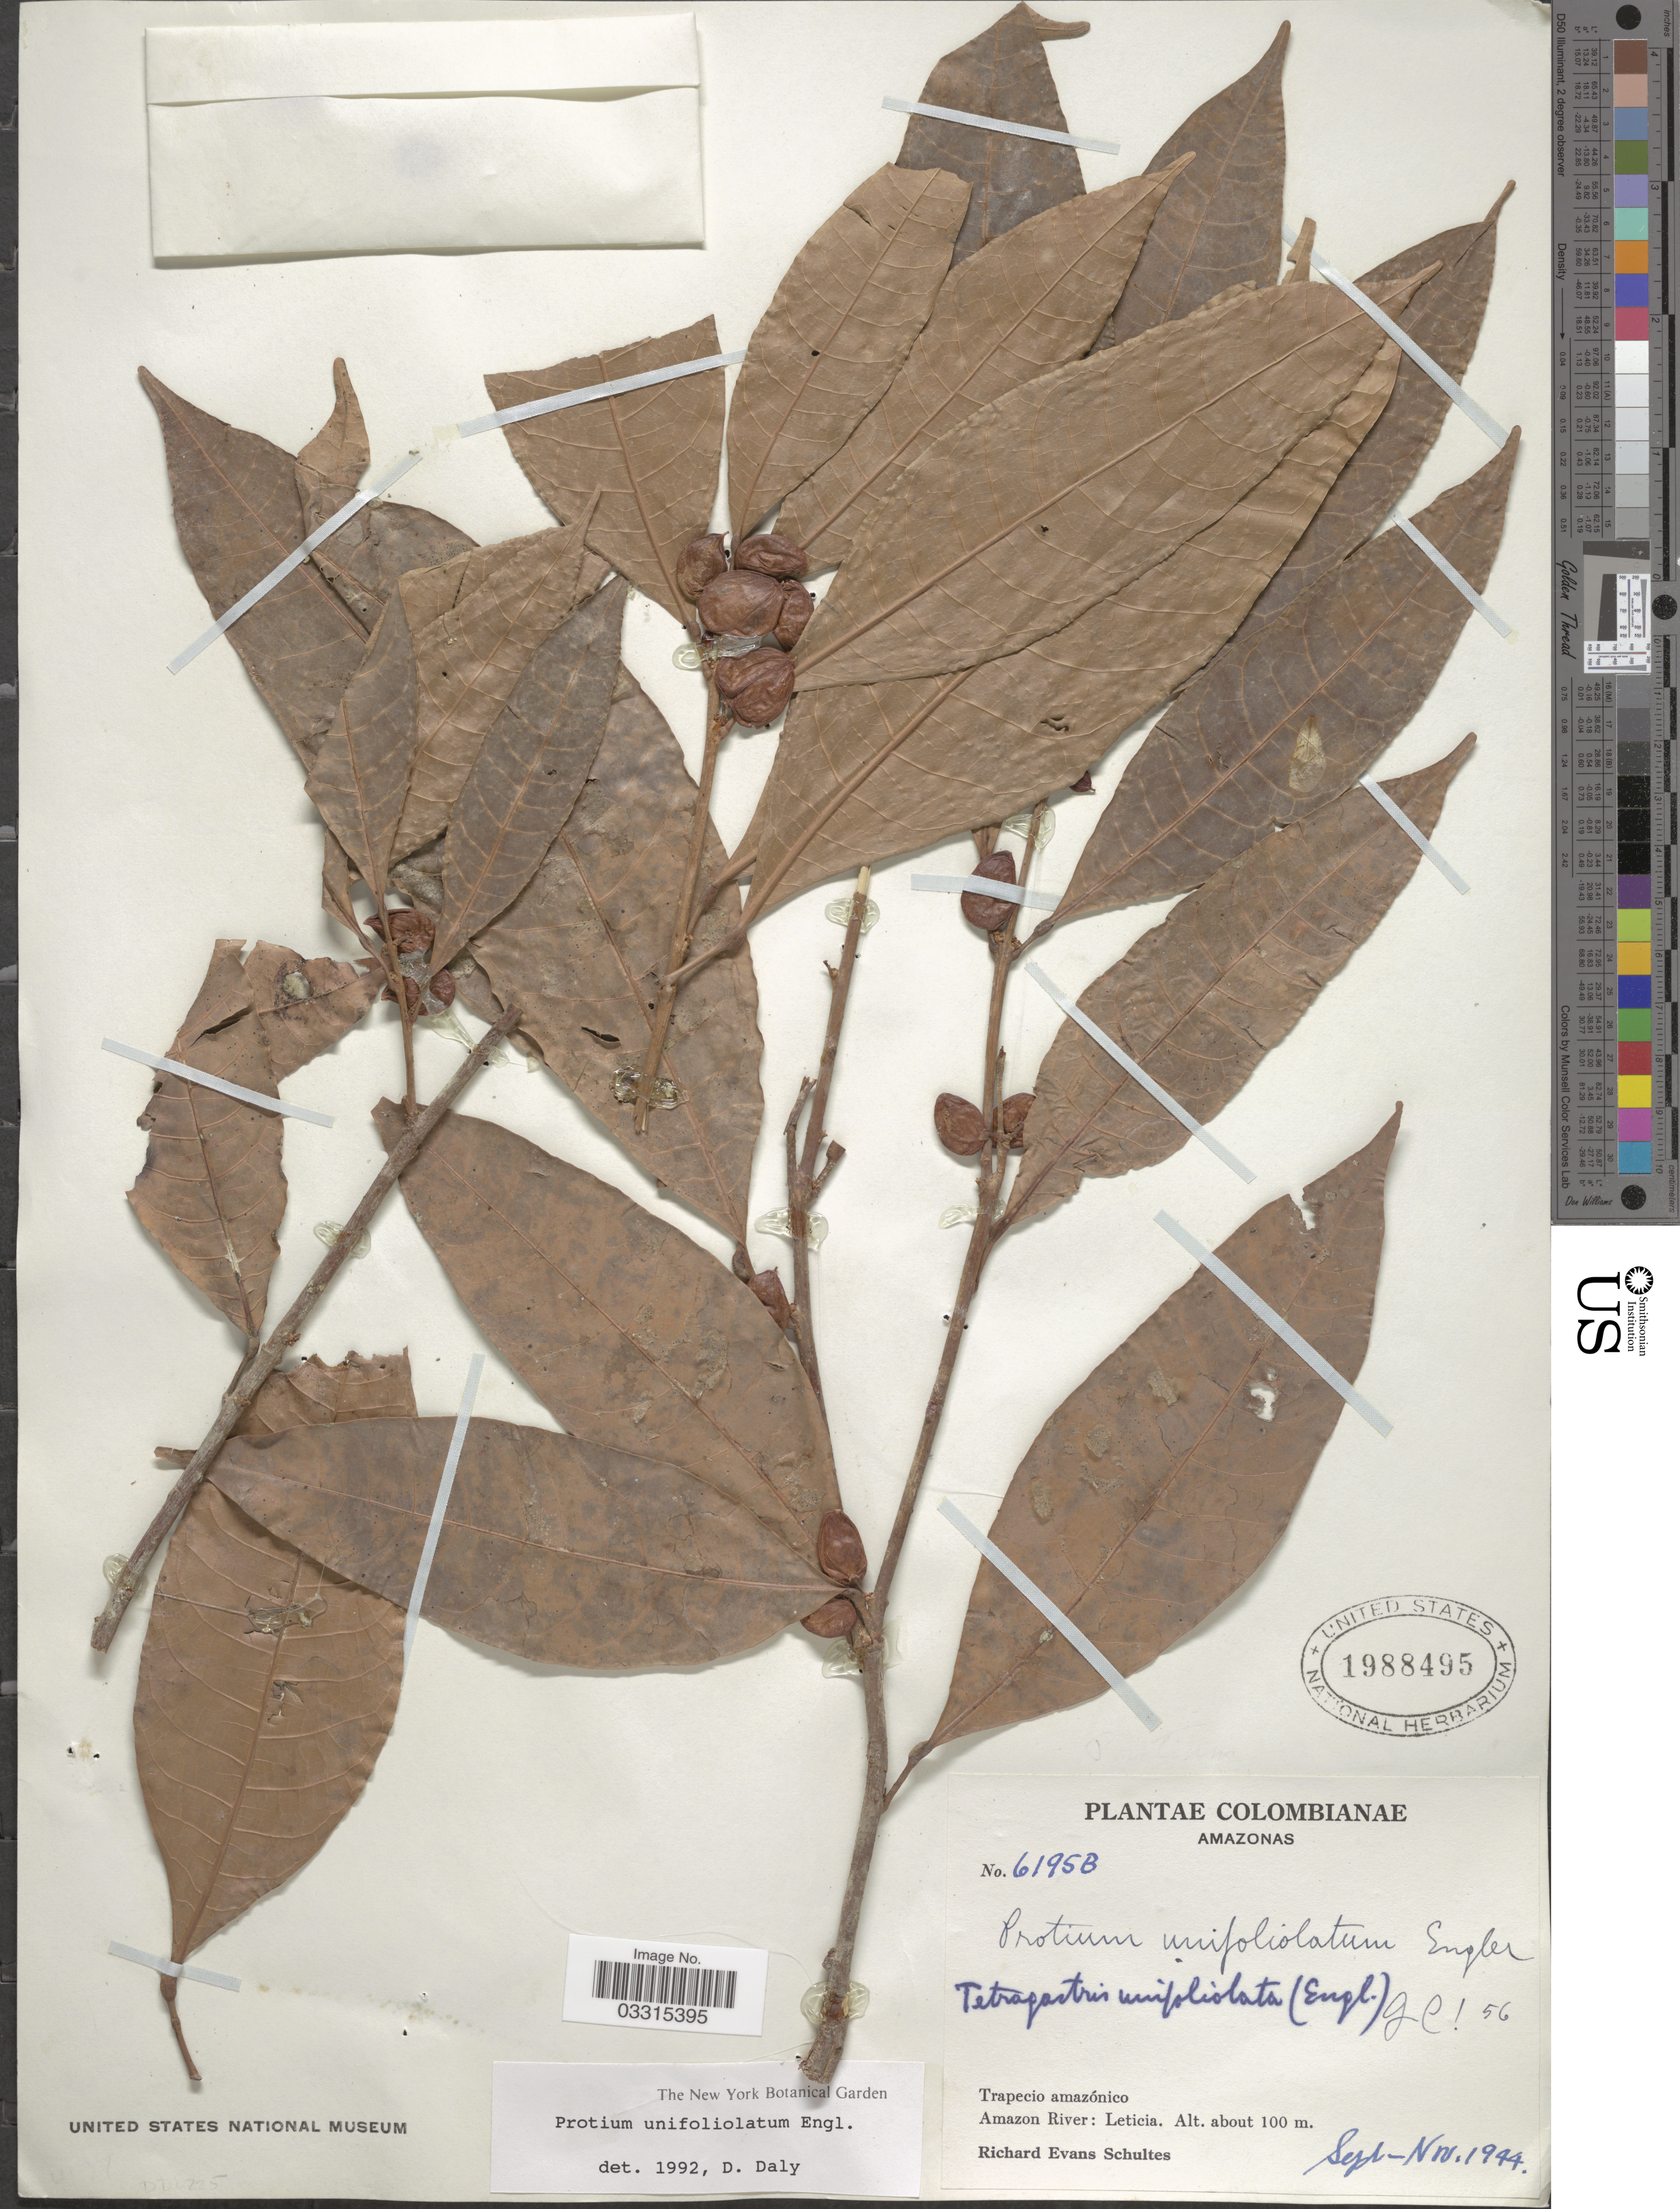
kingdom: Plantae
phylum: Tracheophyta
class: Magnoliopsida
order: Sapindales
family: Burseraceae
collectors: R. E. Schultes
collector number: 6195B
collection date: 1944-09/1944-11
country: Colombia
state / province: Amazônas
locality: Trapecio amazónico. Amazon River: Leticia.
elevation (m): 100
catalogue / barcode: US 1988495